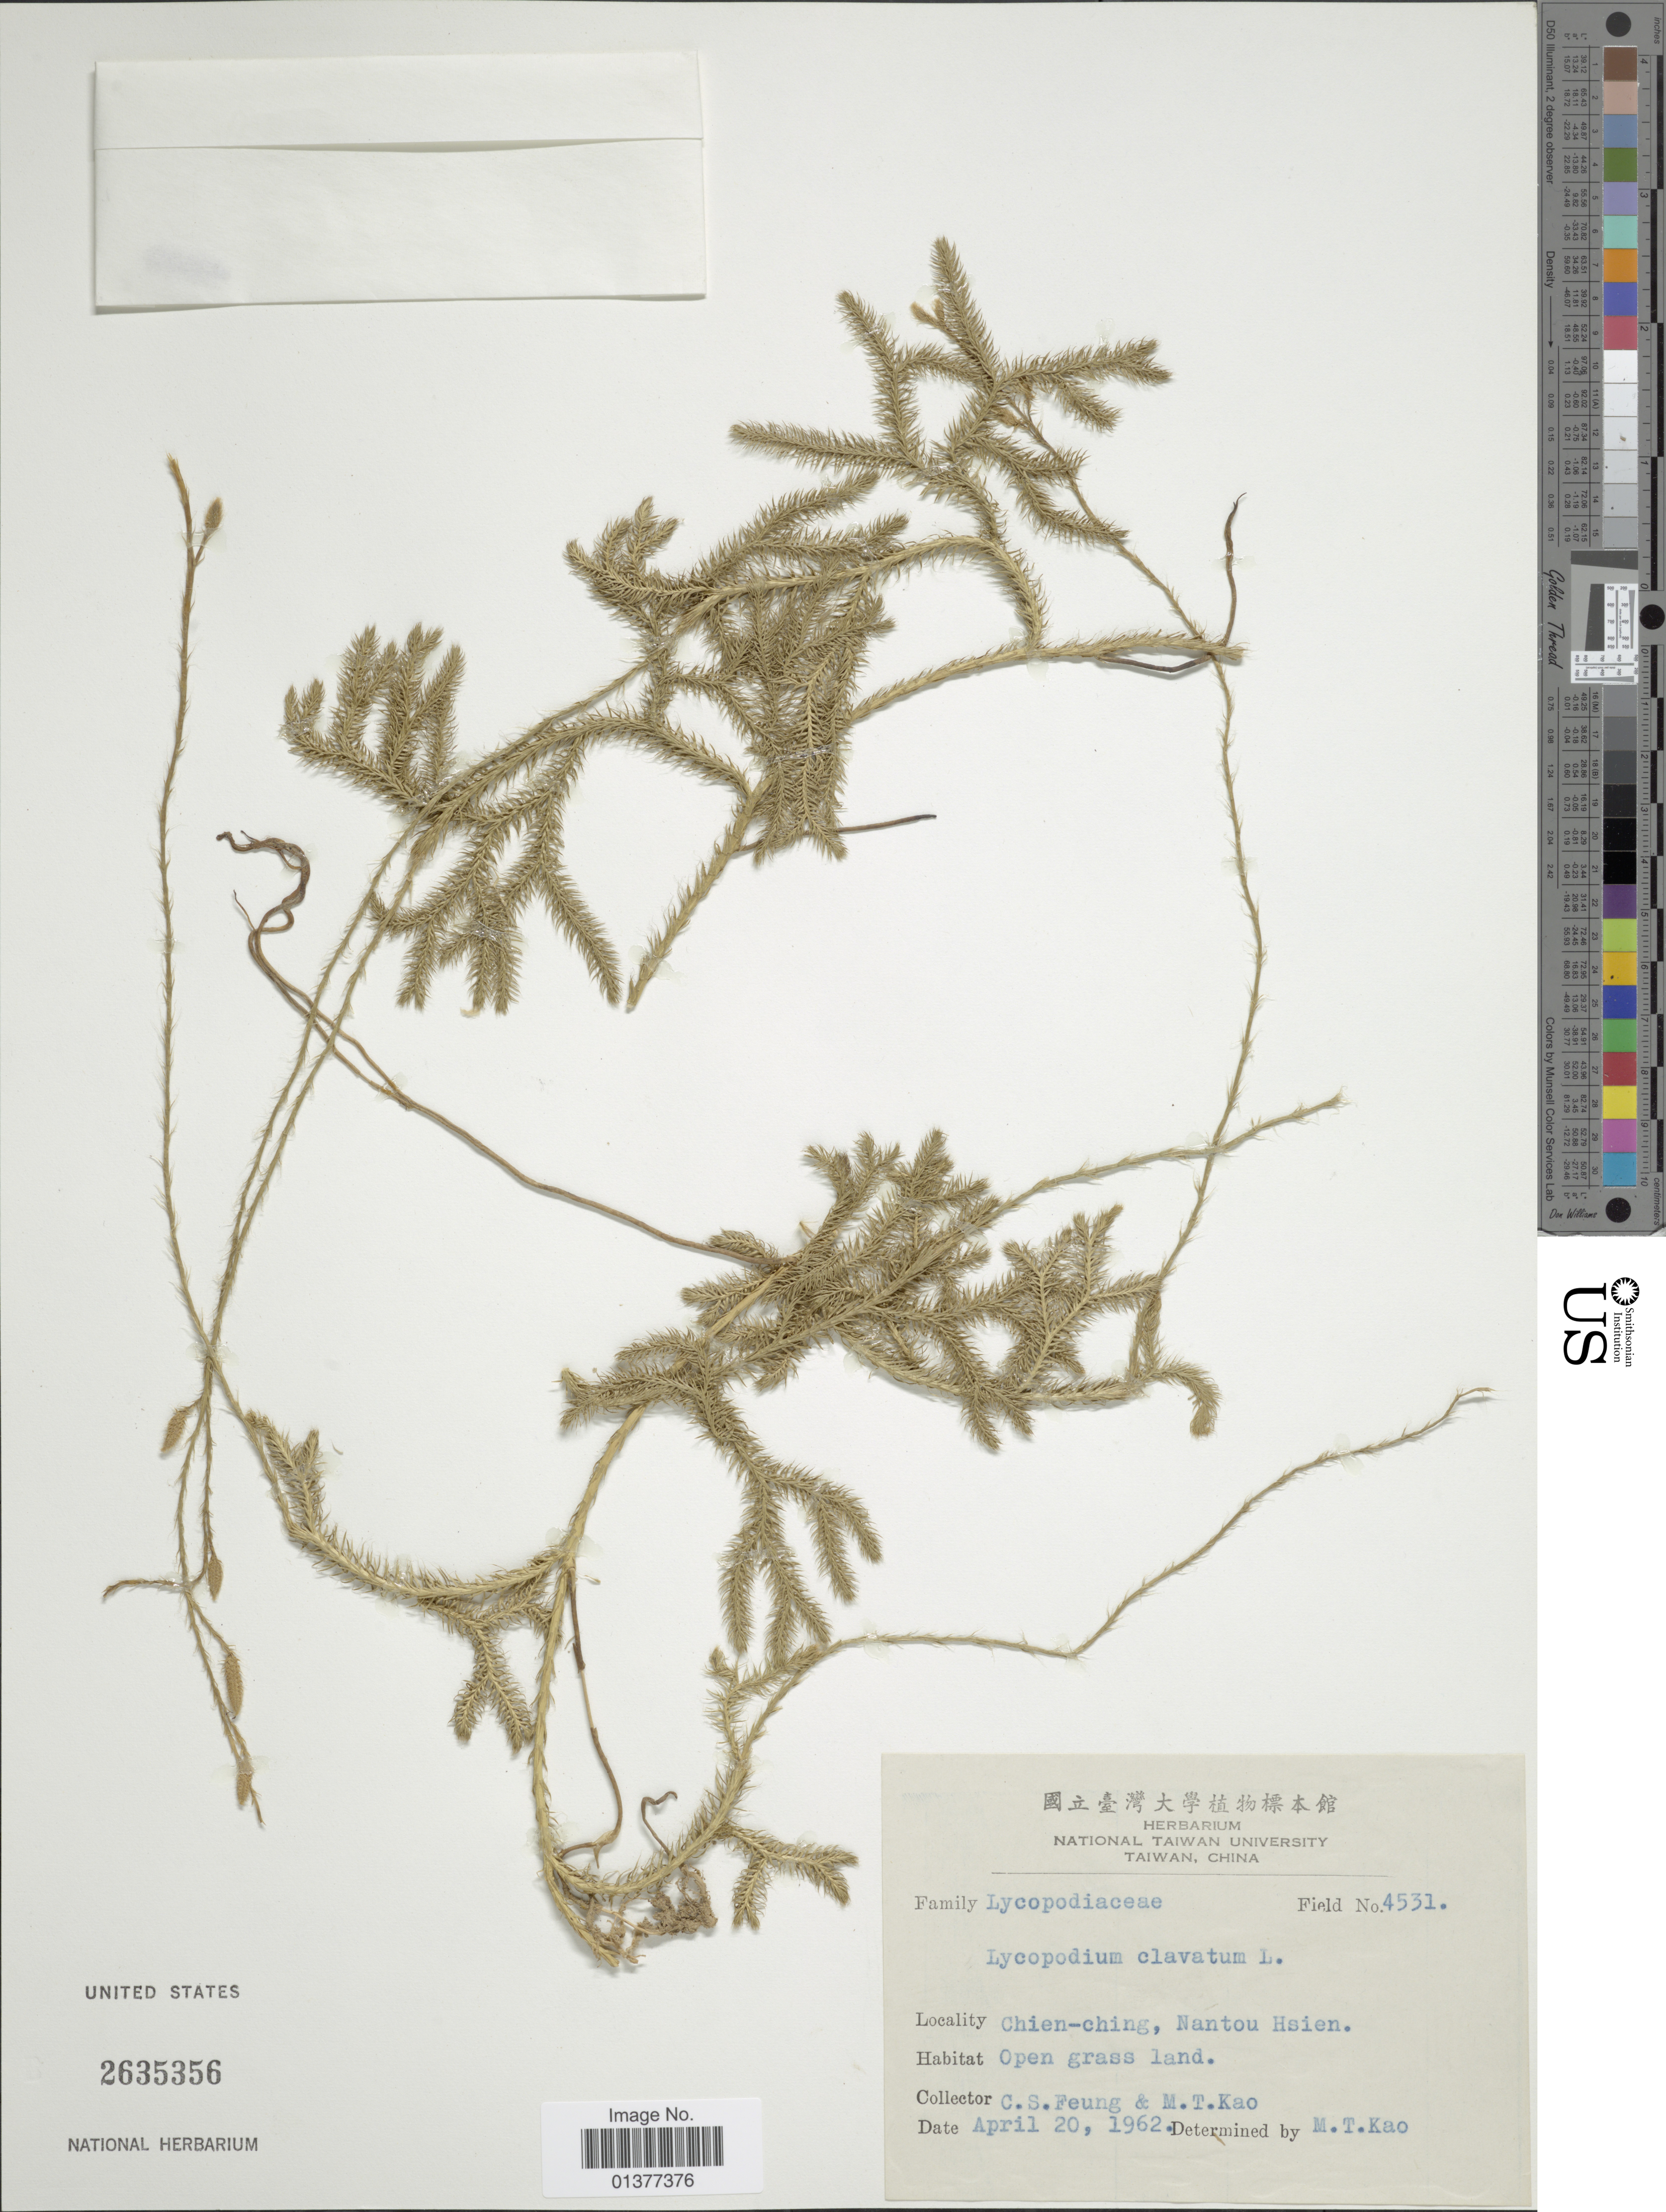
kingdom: Plantae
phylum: Tracheophyta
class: Lycopodiopsida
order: Lycopodiales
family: Lycopodiaceae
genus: Lycopodium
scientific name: Lycopodium clavatum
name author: L.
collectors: C. Feung & M. T. Kao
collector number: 4531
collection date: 1962-04-20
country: Taiwan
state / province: Nantou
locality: Chien-ching, Nantou Hsien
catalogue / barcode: US 2635356